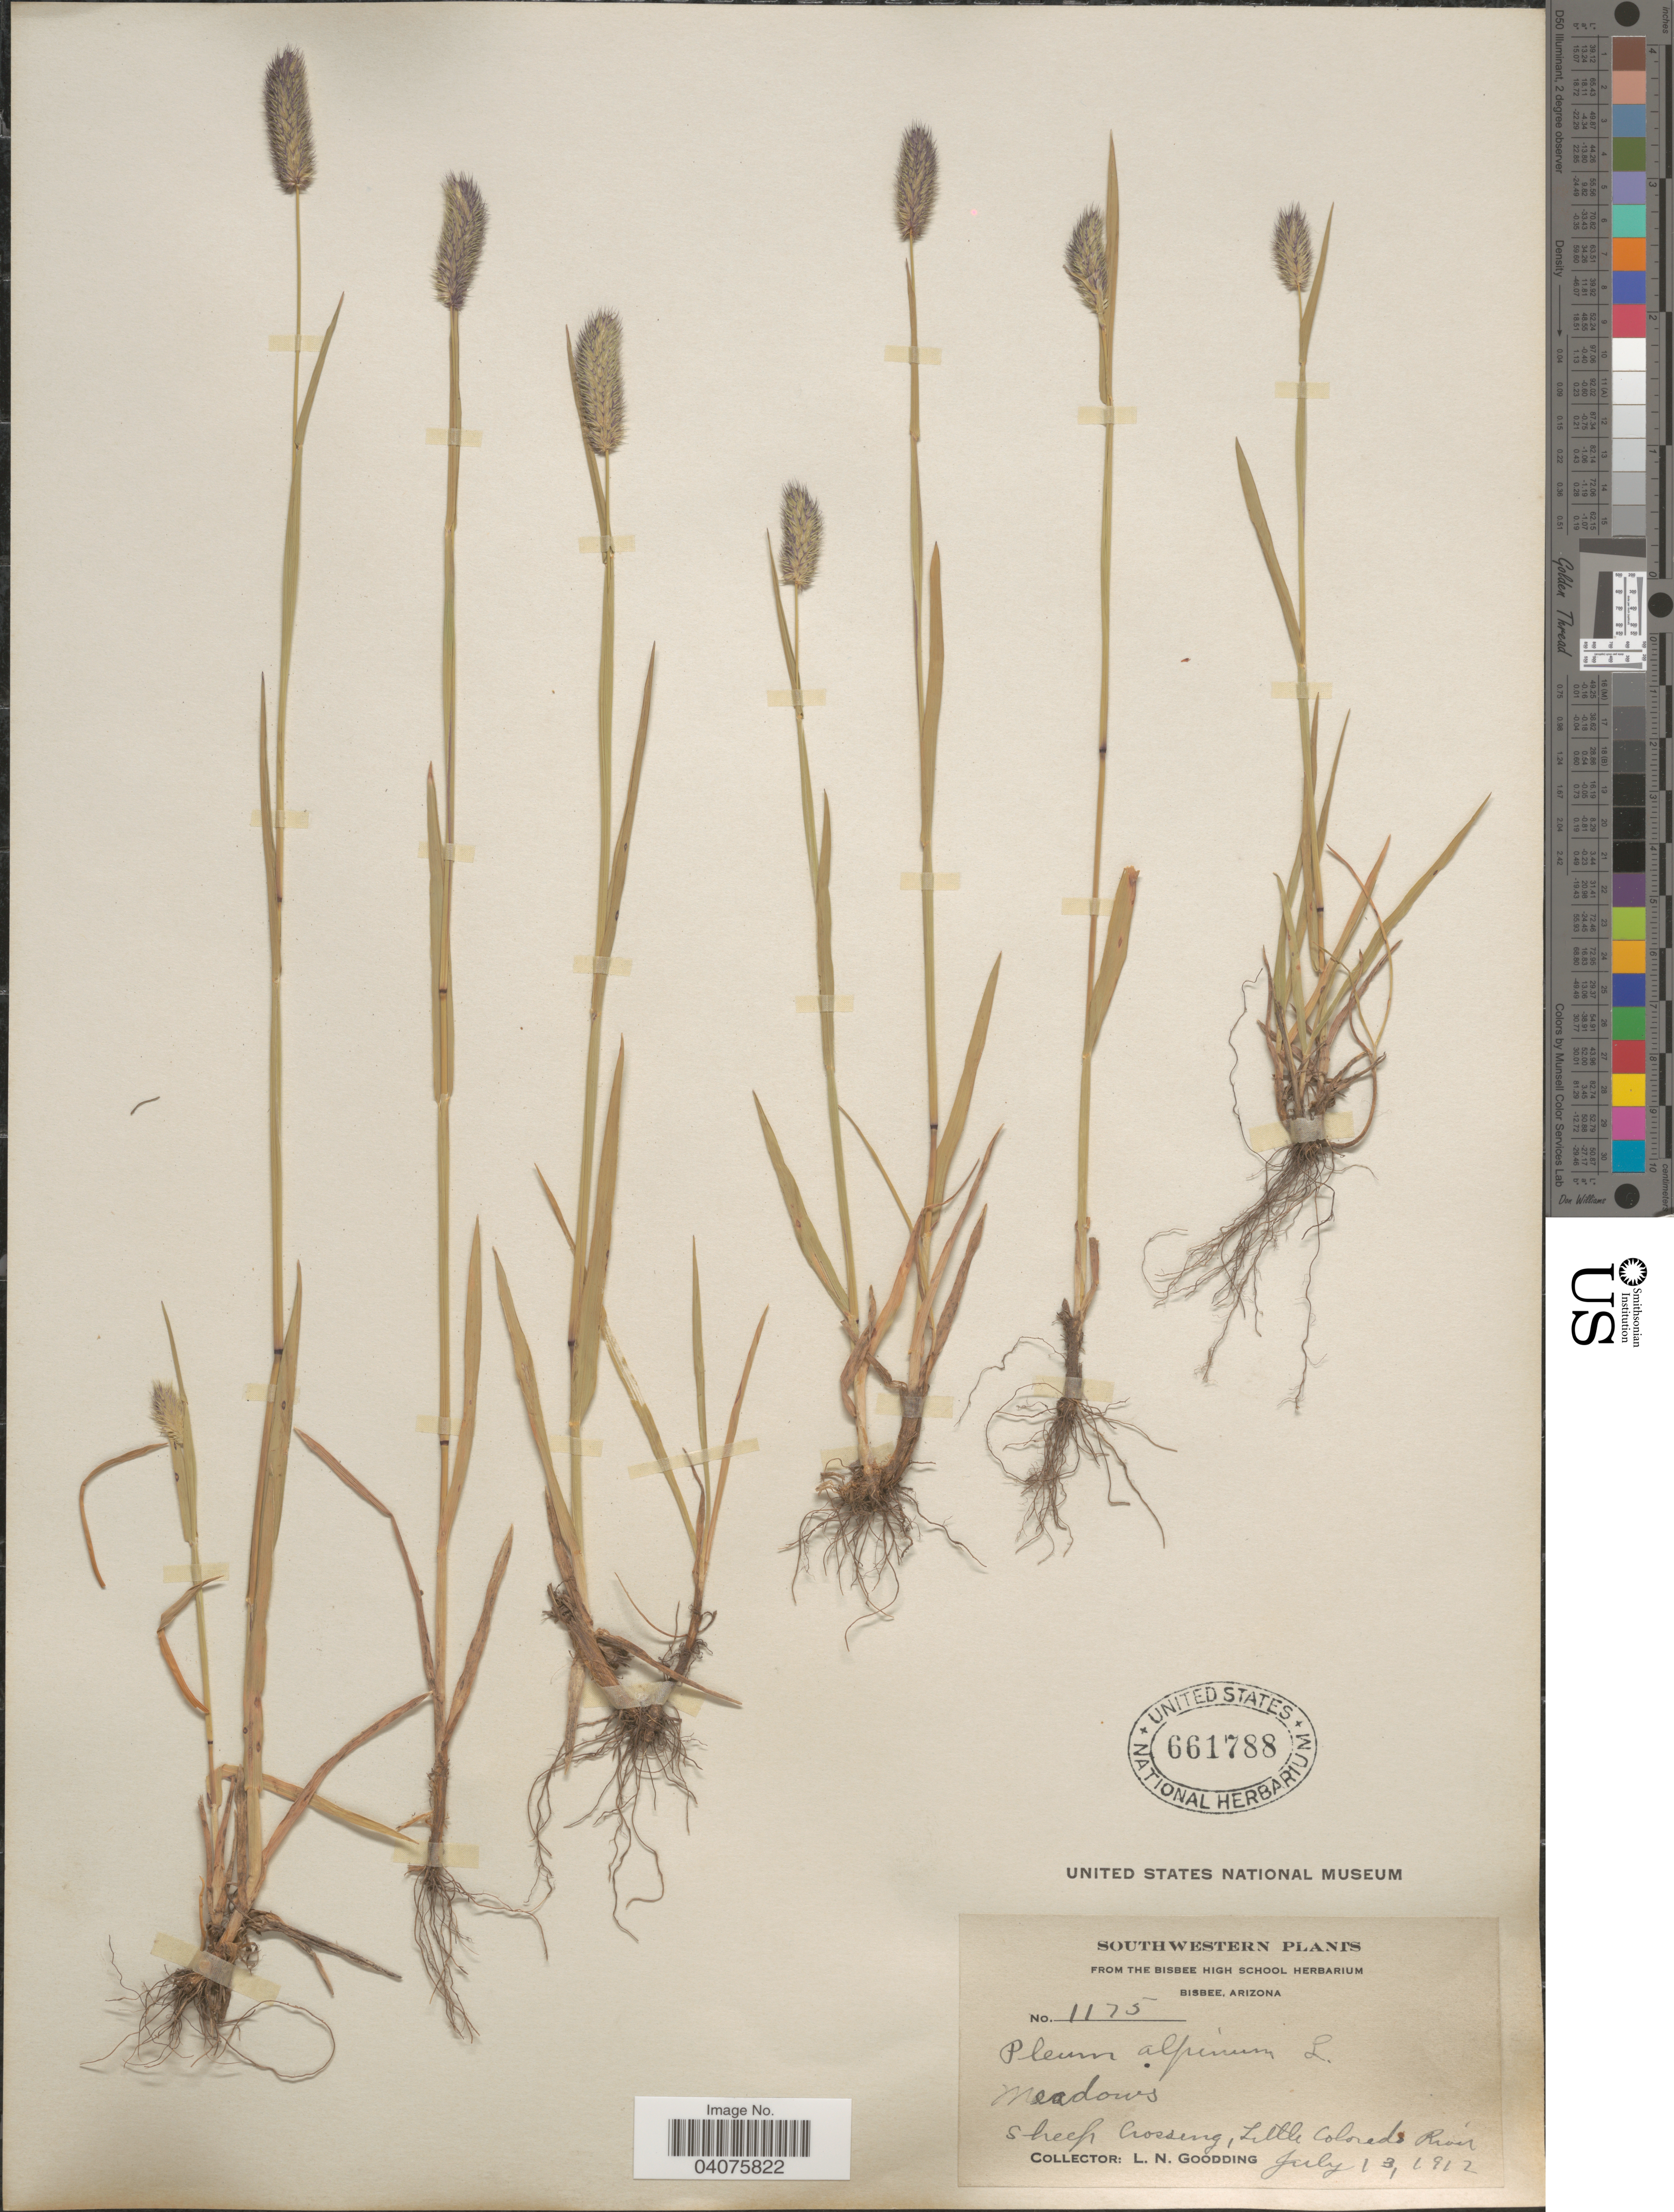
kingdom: Plantae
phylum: Tracheophyta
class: Liliopsida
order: Poales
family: Poaceae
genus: Phleum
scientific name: Phleum alpinum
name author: L.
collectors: L. N. Goodding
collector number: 1175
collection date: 1912-07-13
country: United States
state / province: Arizona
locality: Meadows. Sheep Crossing, Little Colorado River.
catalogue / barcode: US 661788